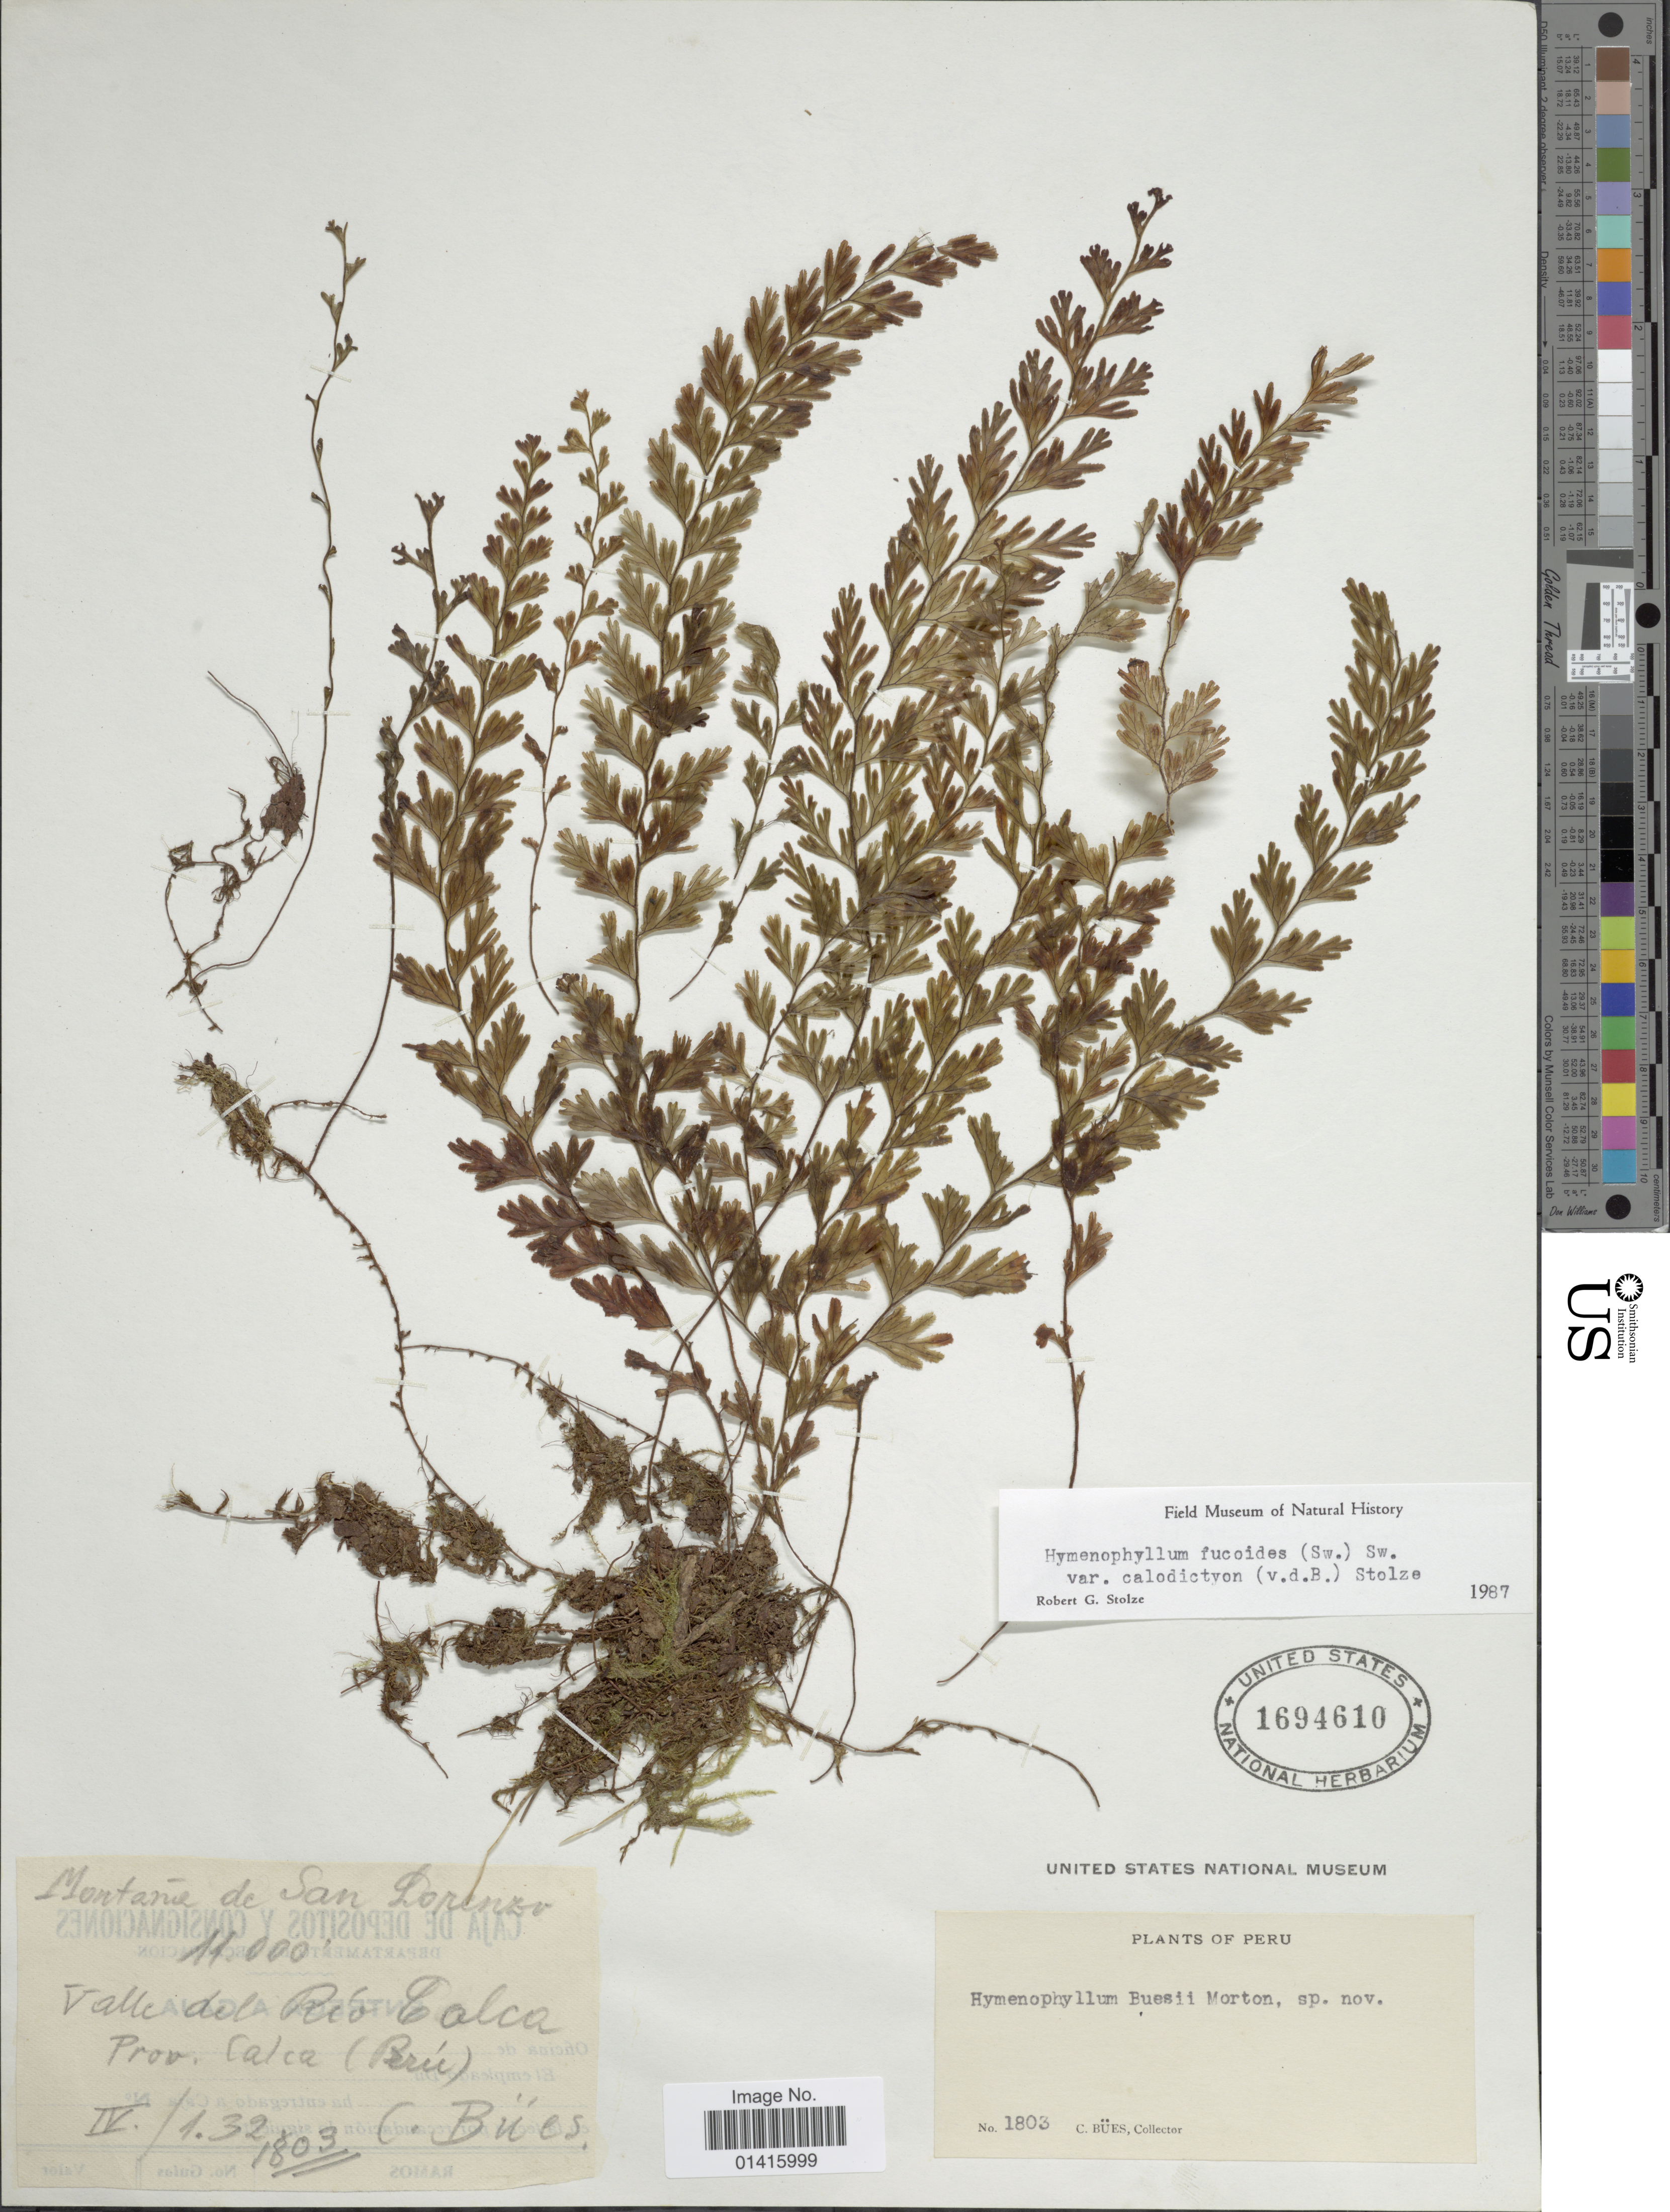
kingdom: Plantae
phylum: Tracheophyta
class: Polypodiopsida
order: Hymenophyllales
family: Hymenophyllaceae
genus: Hymenophyllum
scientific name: Hymenophyllum fucoides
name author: (Sw.) Sw.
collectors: C. Bues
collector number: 1803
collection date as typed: Transcribed d/m/y: 1/4/32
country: Peru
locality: Valle del Rio Calca, prov. Calca(Perú)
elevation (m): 3353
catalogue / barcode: US 1694610